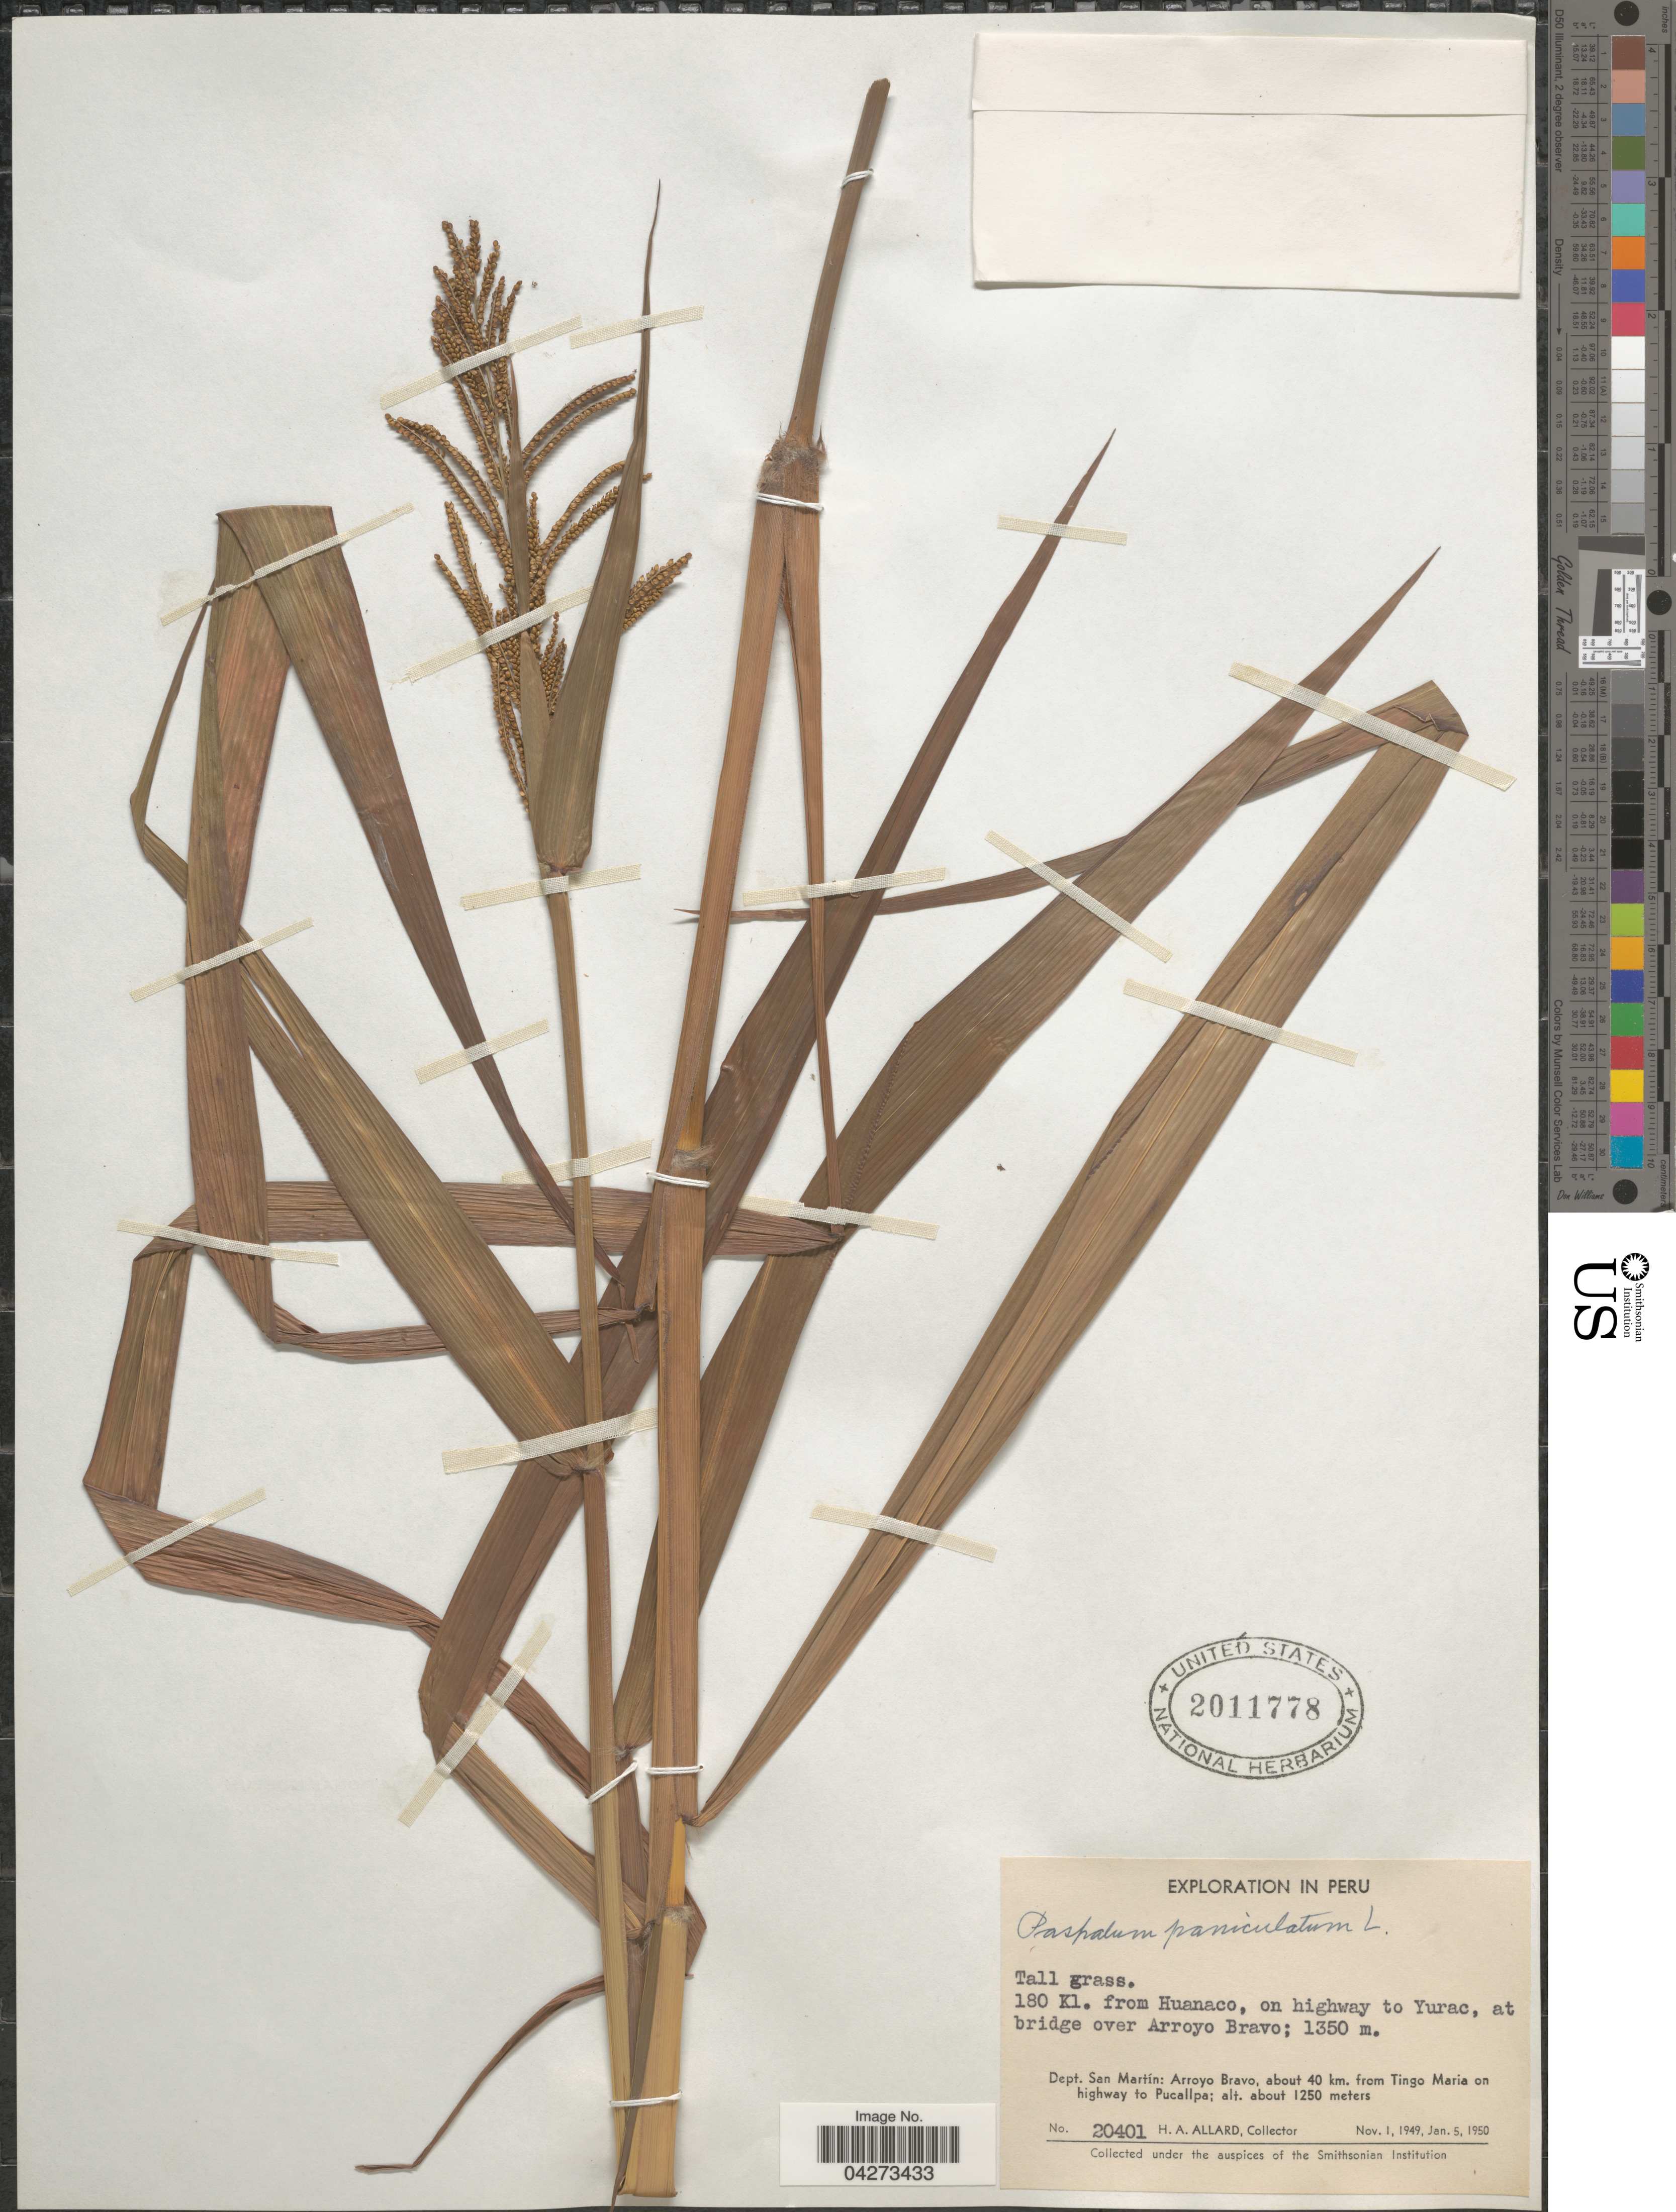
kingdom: Plantae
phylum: Tracheophyta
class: Liliopsida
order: Poales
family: Poaceae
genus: Paspalum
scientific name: Paspalum paniculatum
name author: L.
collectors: H. A. Allard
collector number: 20401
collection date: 1949-11-01/1950-01-05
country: Peru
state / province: San Martín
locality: Exploration in Peru. 180 Kl. from Huanuco, on highway to Yurac, at bridge over Arroyo Bravo. Dept. San Martin: Arroyo Bravo, about 40 km. from Tingo María on highway to Pucallpa.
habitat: on highway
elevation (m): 1250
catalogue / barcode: US 2011778